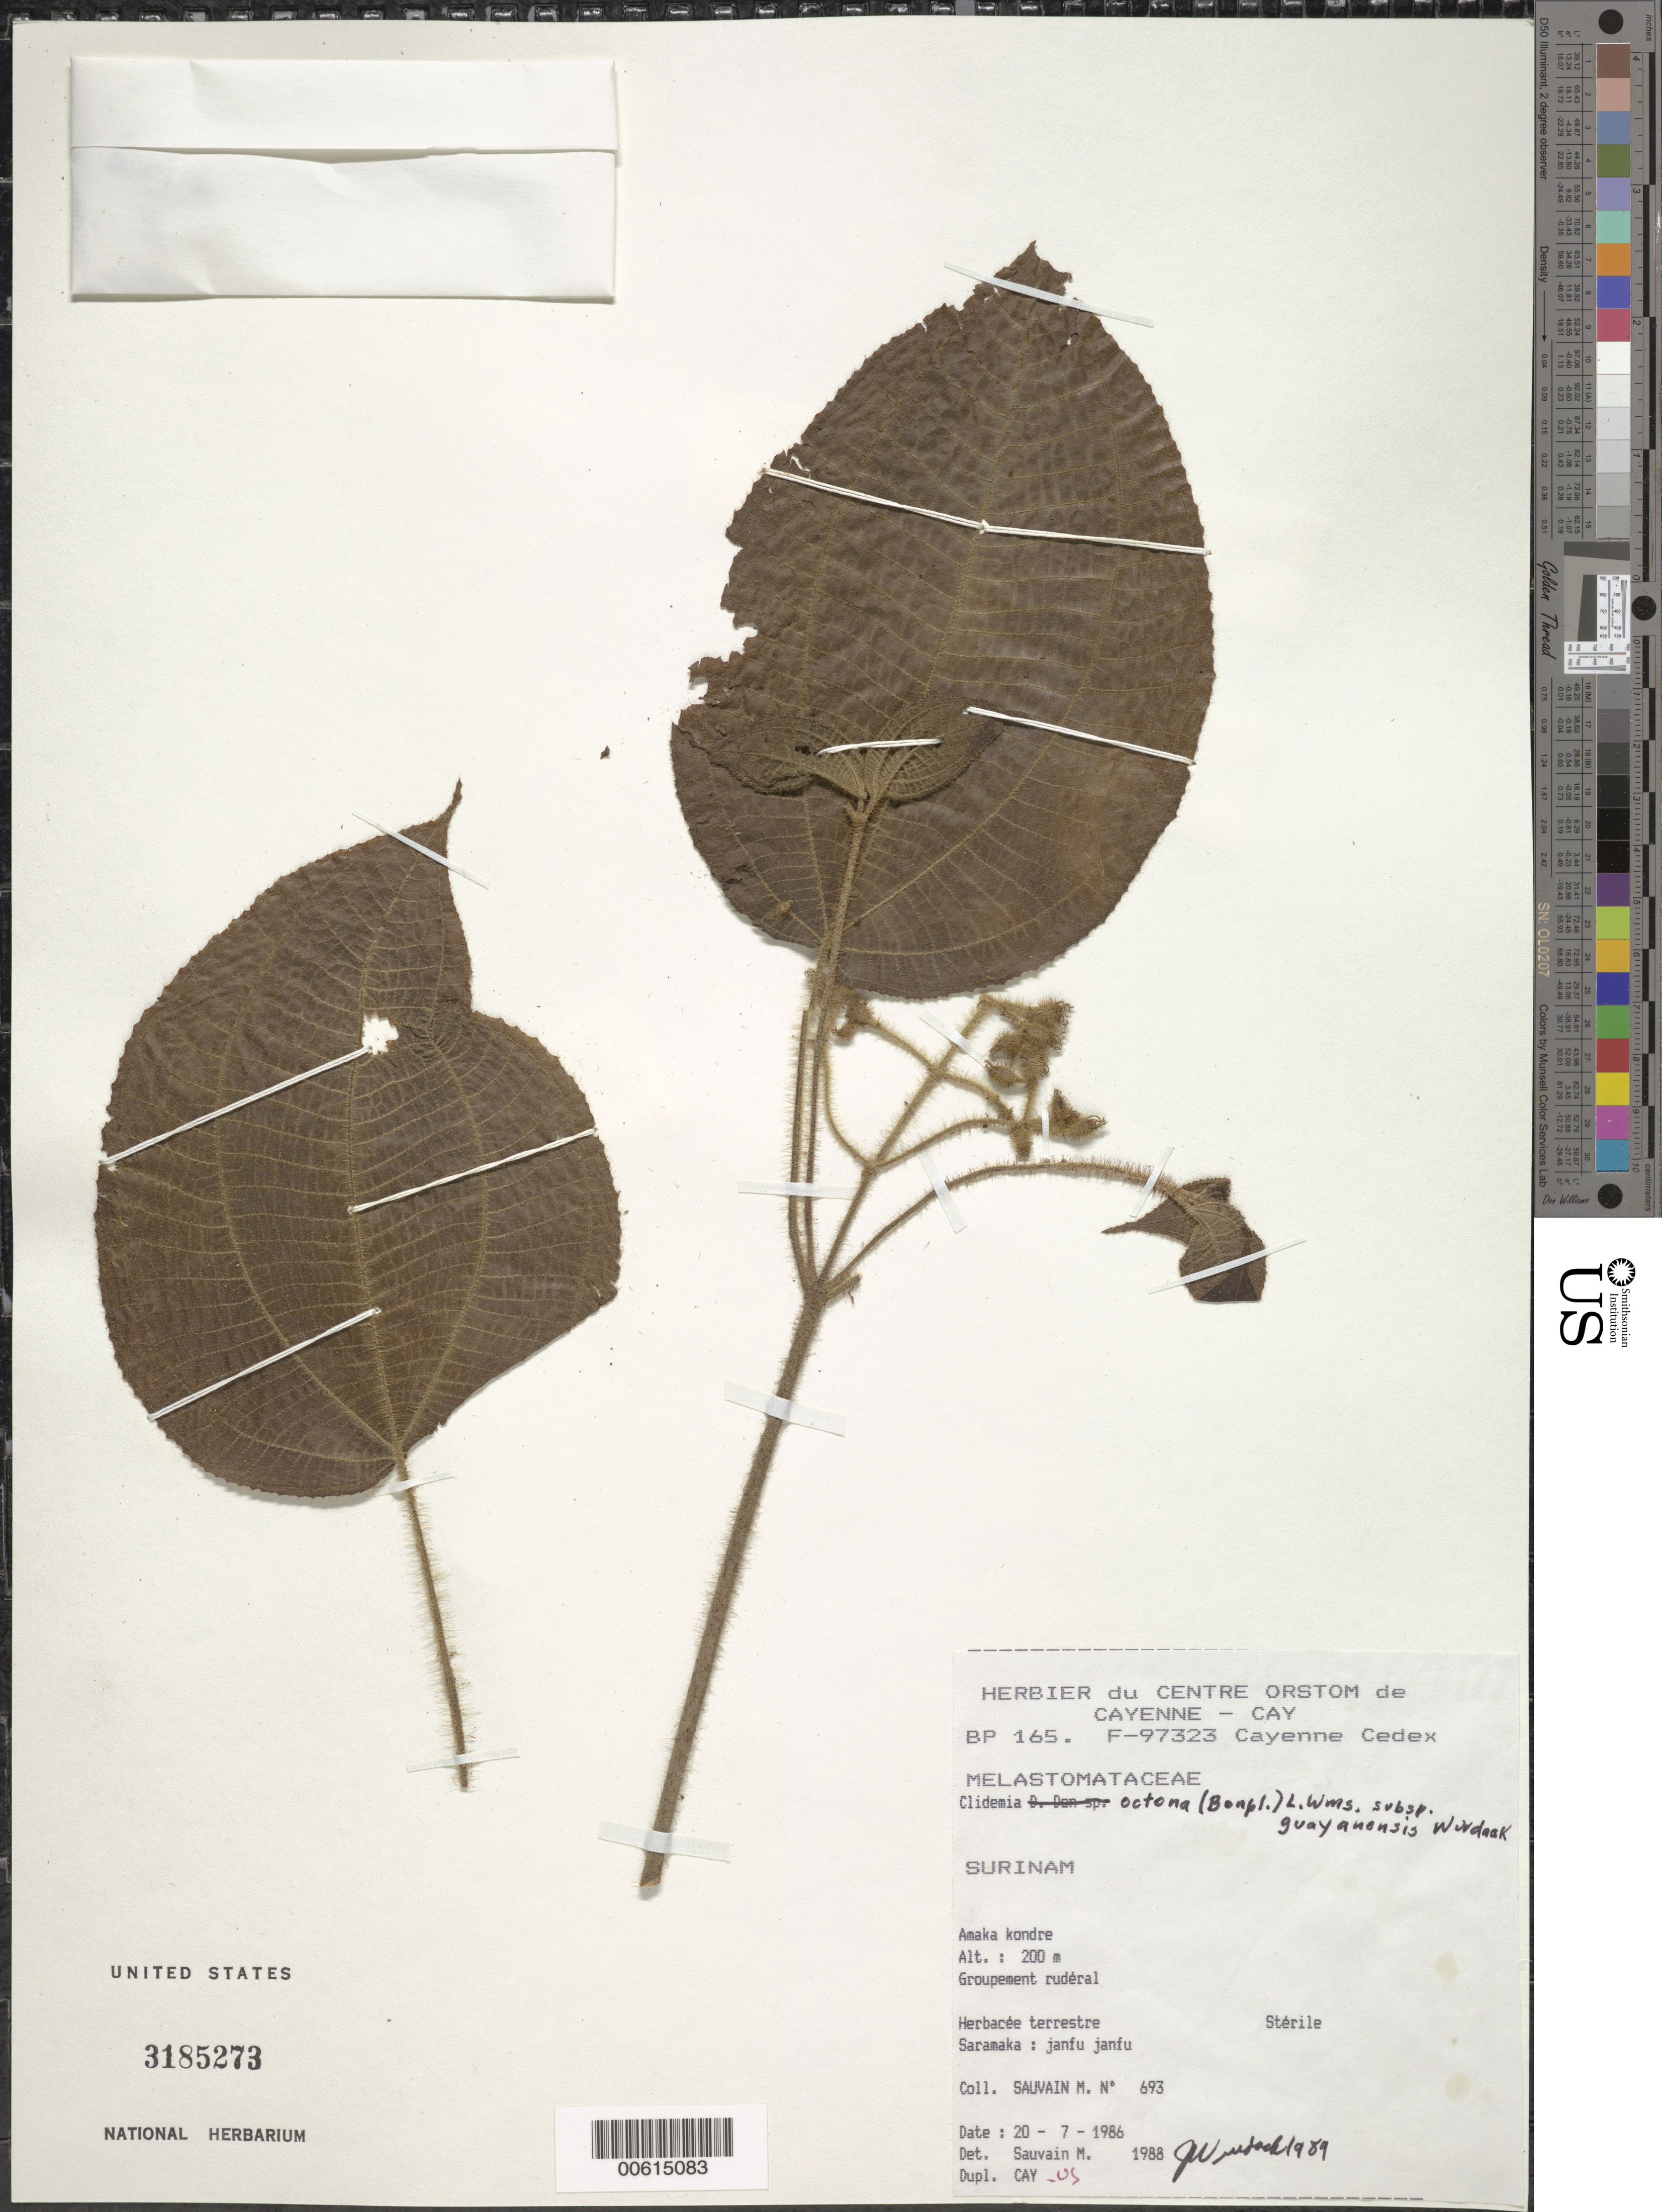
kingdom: Plantae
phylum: Tracheophyta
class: Magnoliopsida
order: Myrtales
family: Melastomataceae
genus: Clidemia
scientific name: Clidemia octona subsp. guayanensis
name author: Wurdack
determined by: Wurdack, John J., (US), US (UNITED STATES)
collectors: M. Sauvain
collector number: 693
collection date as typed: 20-Jul-86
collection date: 1986-07-20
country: Suriname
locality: Amaka kondre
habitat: Groupement ruderal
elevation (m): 200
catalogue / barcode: US 3185273